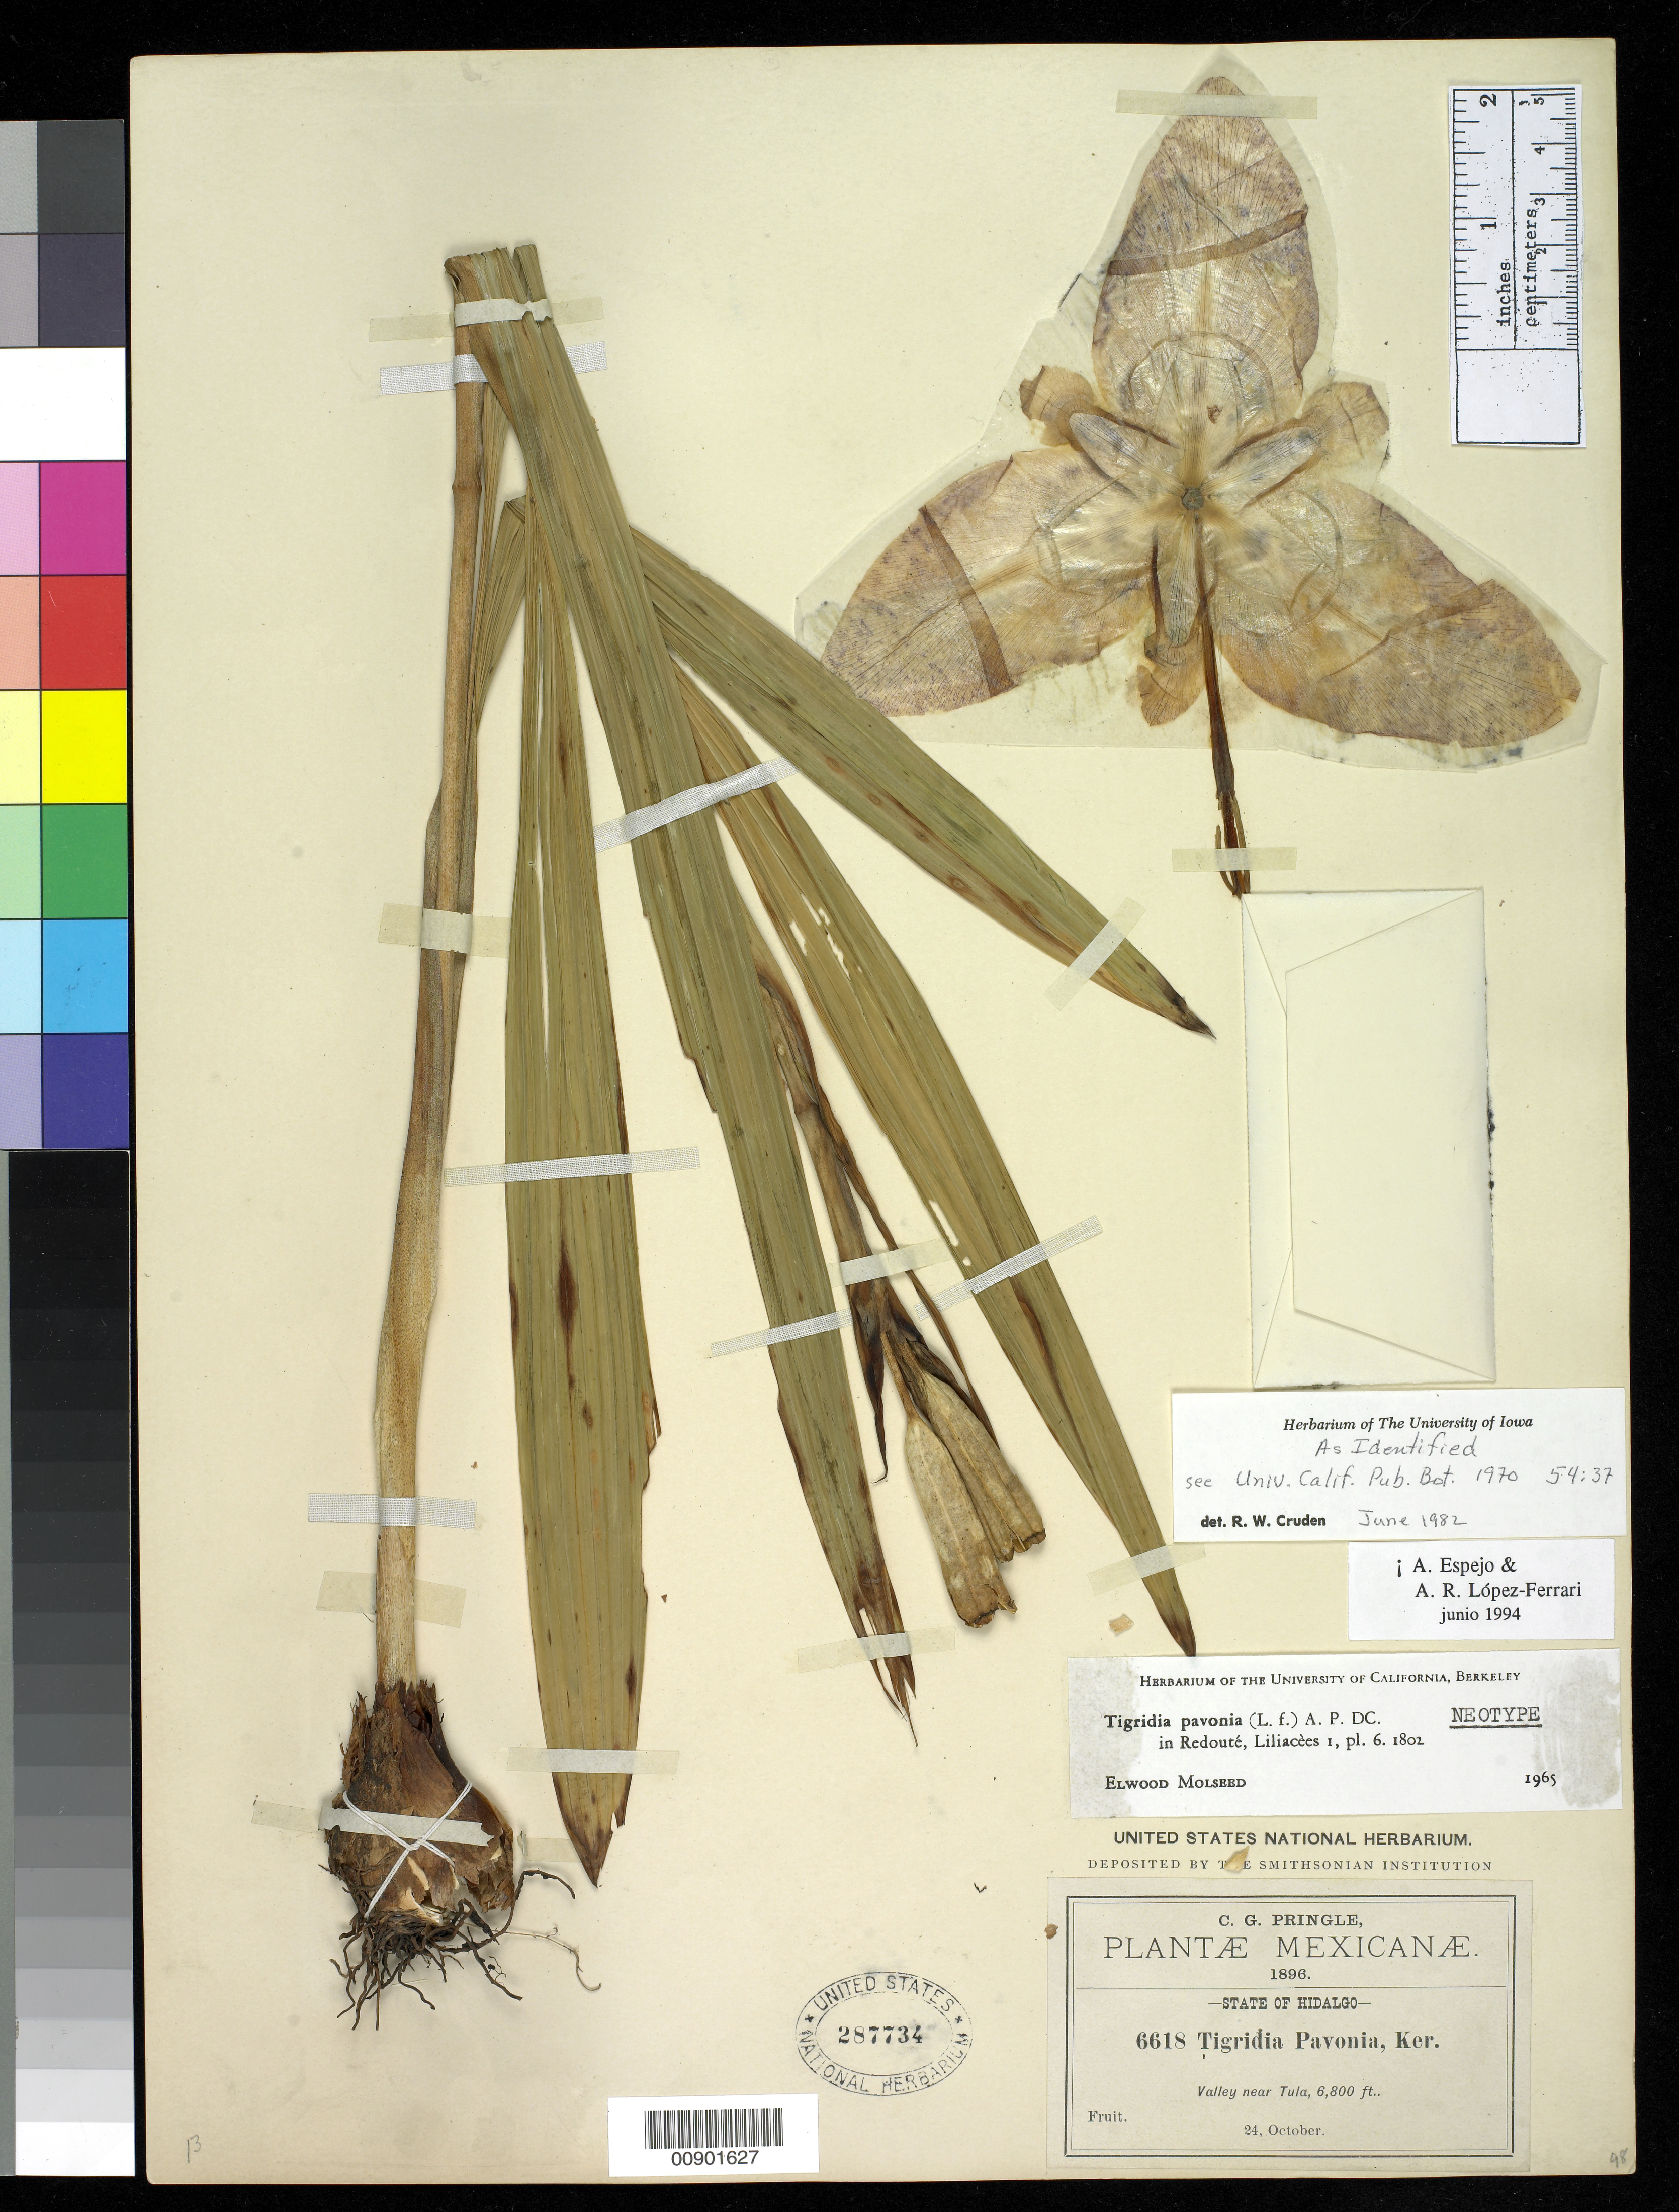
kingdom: Plantae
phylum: Tracheophyta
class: Liliopsida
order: Asparagales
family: Iridaceae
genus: Ferraria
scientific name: Ferraria pavonia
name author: L.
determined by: Molseed, E. W.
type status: Neotype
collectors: C. G. Pringle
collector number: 6618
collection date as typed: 24 Oct 1896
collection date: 1896-10-24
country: Mexico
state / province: Hidalgo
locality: Valley near Tula.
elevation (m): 2073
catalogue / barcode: US 287734